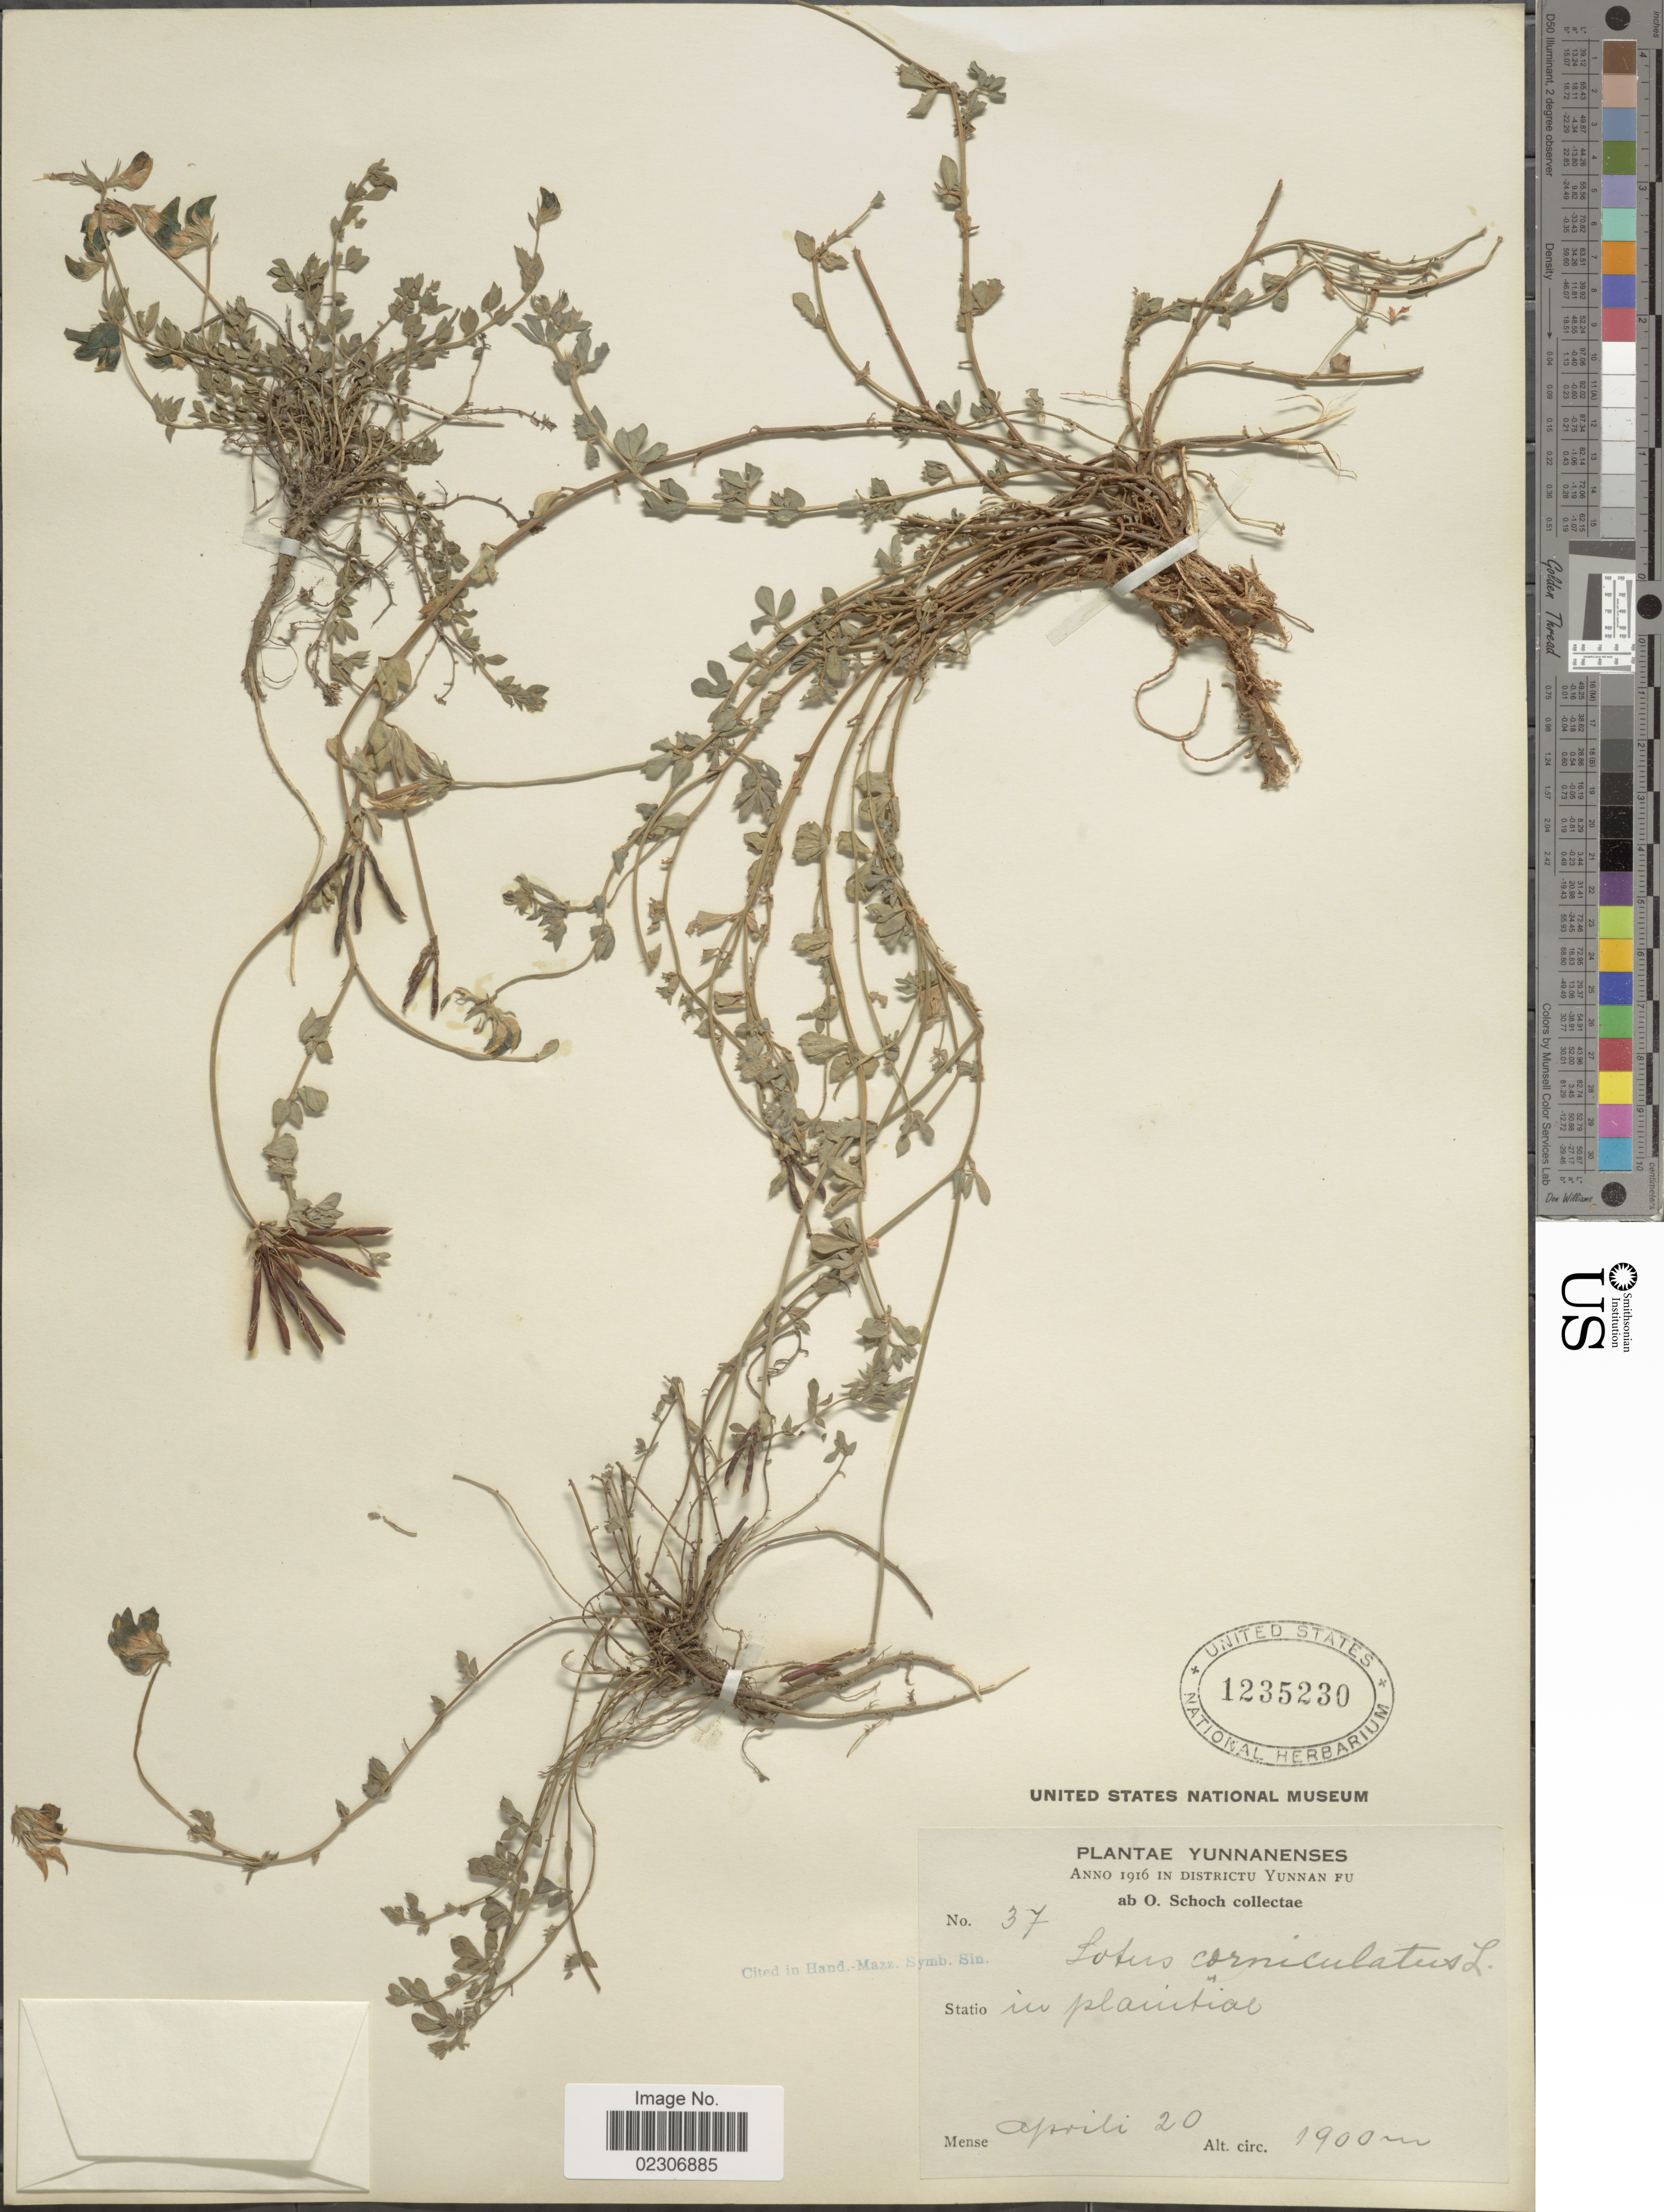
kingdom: Plantae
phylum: Tracheophyta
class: Magnoliopsida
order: Fabales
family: Fabaceae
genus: Lotus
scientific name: Lotus corniculatus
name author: L.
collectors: O. Schoch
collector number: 37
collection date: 1916-04-20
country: China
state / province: Yunnan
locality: Yunnan, Statio in plantiae [interpreted],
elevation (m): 1900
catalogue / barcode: US 1235230